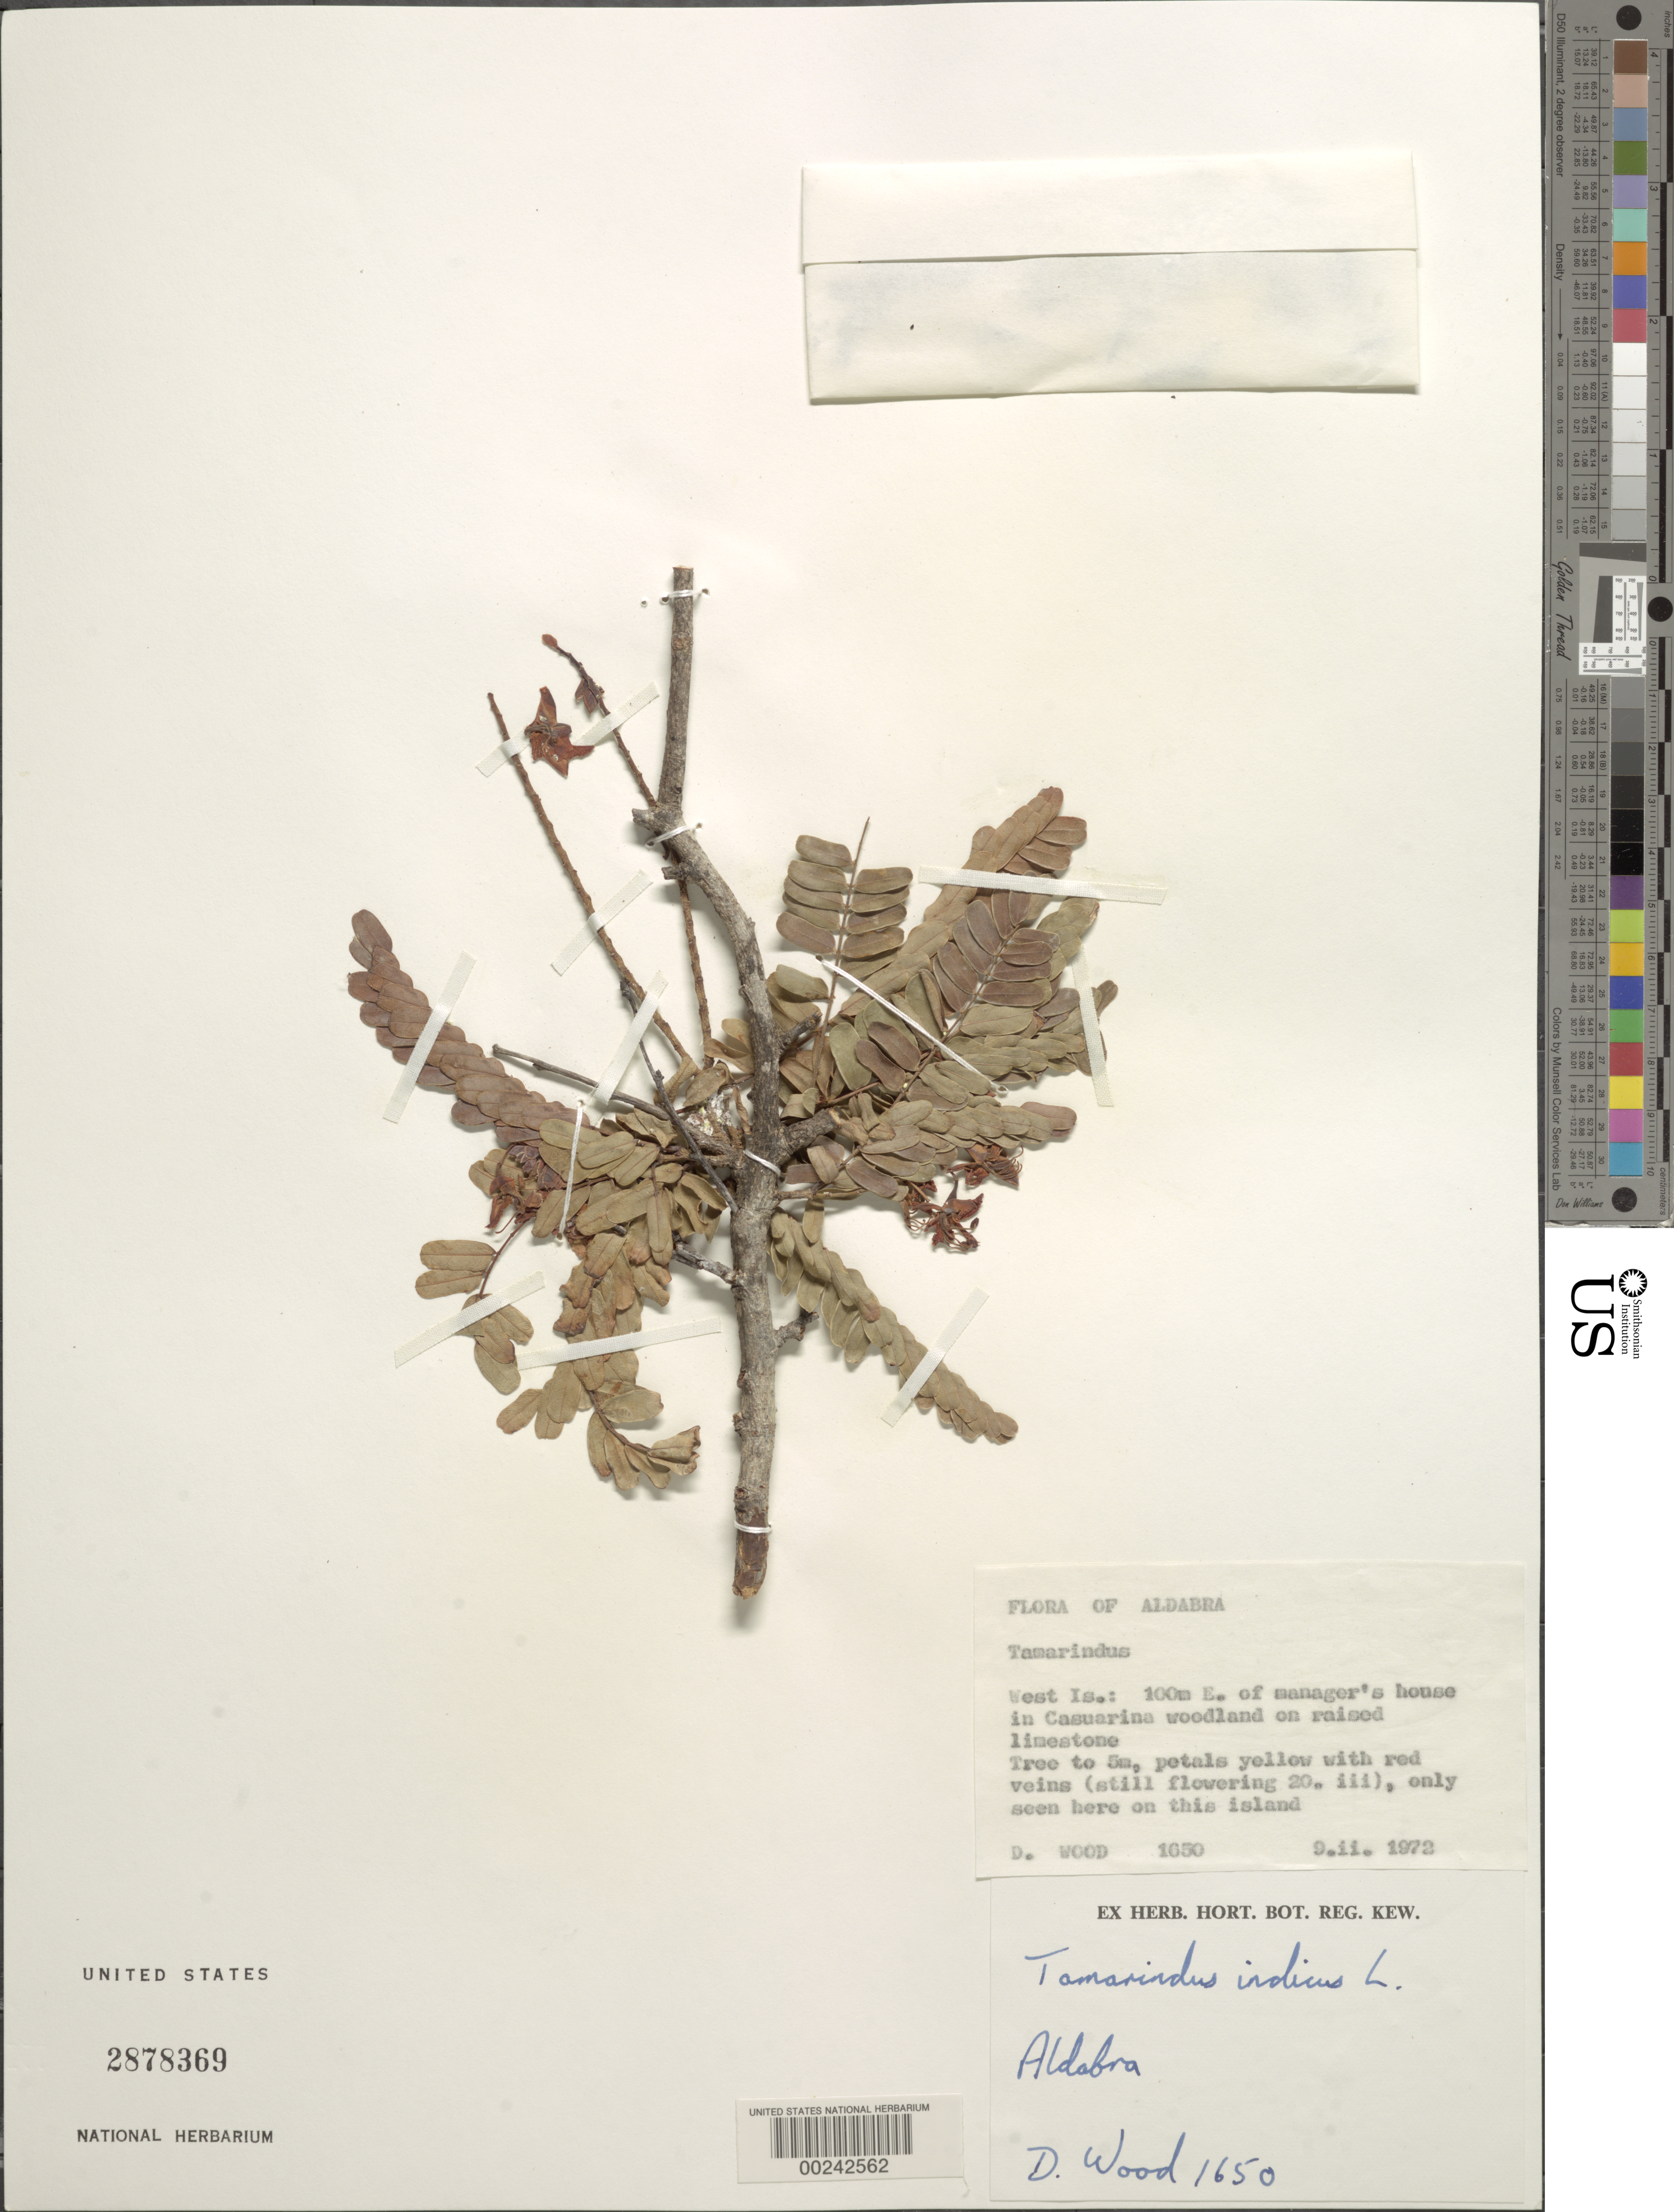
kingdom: Plantae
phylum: Tracheophyta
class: Magnoliopsida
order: Fabales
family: Fabaceae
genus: Tamarindus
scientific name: Tamarindus indica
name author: L.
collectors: D. Wood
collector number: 1650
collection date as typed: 09 Feb 1972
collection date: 1972-02-09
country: Seychelles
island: Aldabra Atoll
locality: West Islet, 100 m E of manager's house. [West Island is part of Aldabra Island (Atoll).]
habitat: Casuarina woodland on raised limestone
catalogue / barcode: US 2878369